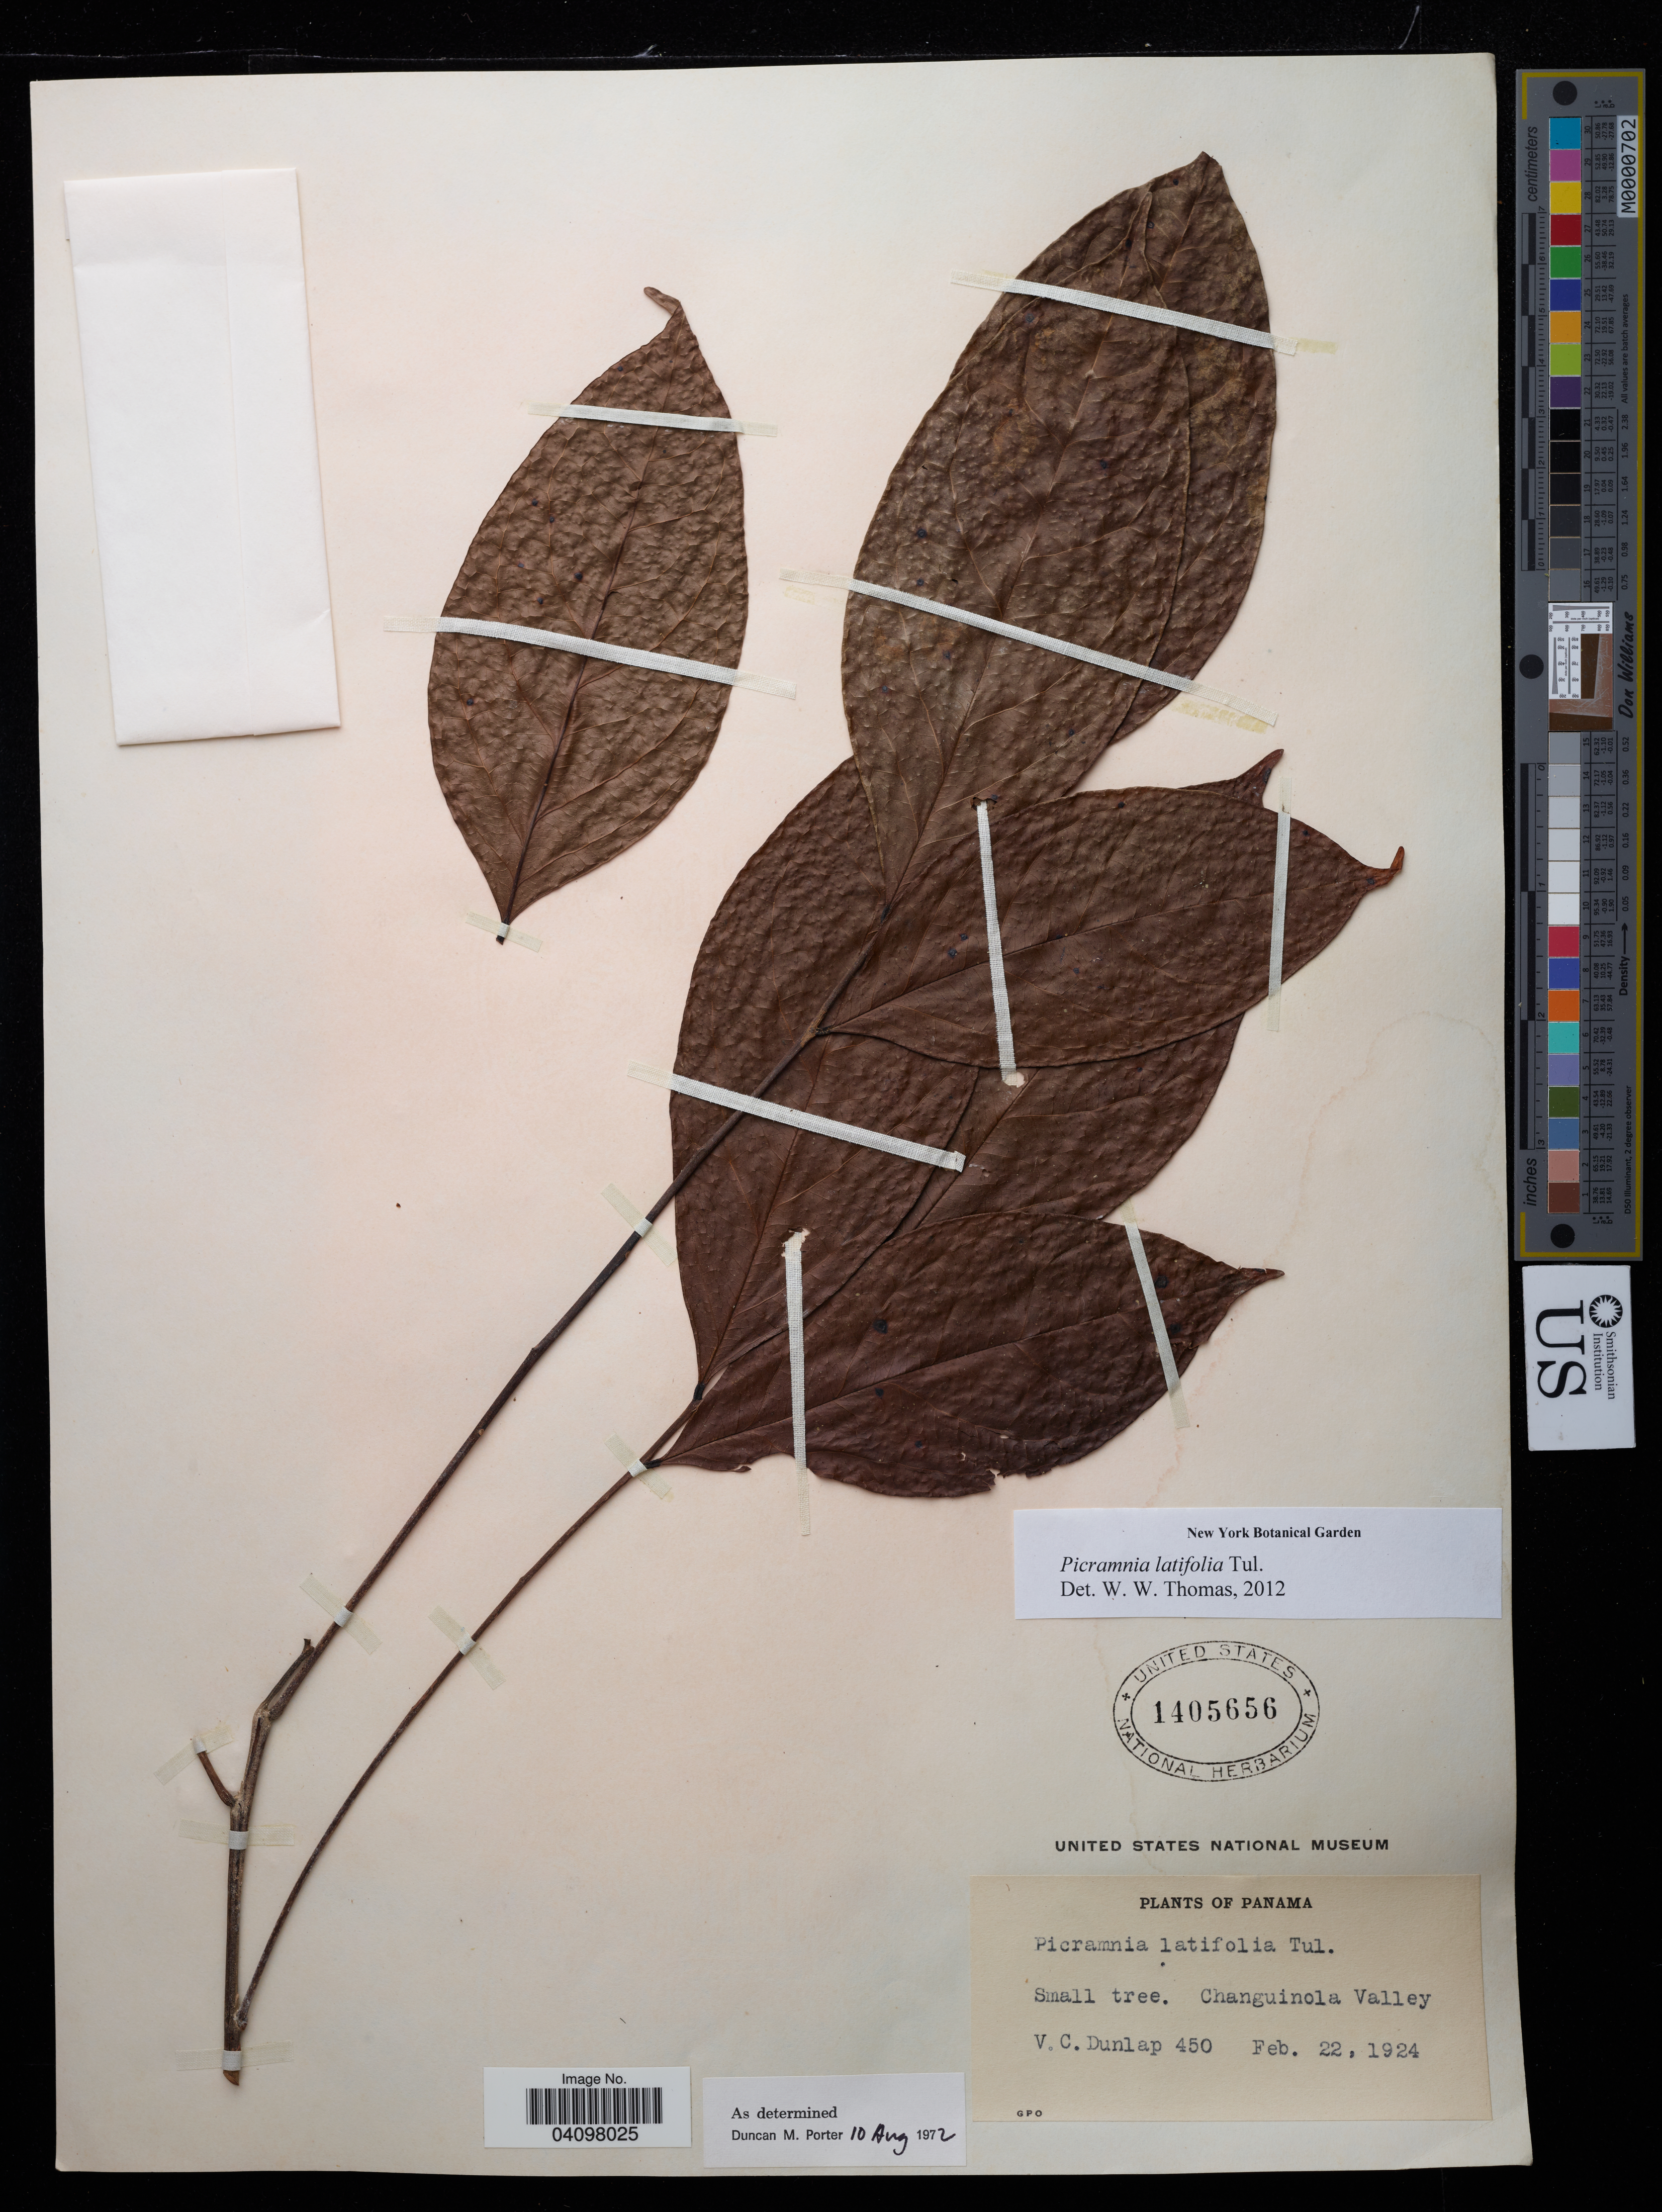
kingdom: Plantae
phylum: Tracheophyta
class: Magnoliopsida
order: Picramniales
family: Picramniaceae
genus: Picramnia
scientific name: Picramnia latifolia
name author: Tul.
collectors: V. C. Dunlap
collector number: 450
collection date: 1924-02-22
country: Panama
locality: Changuinola Valley.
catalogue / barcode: US 1405656